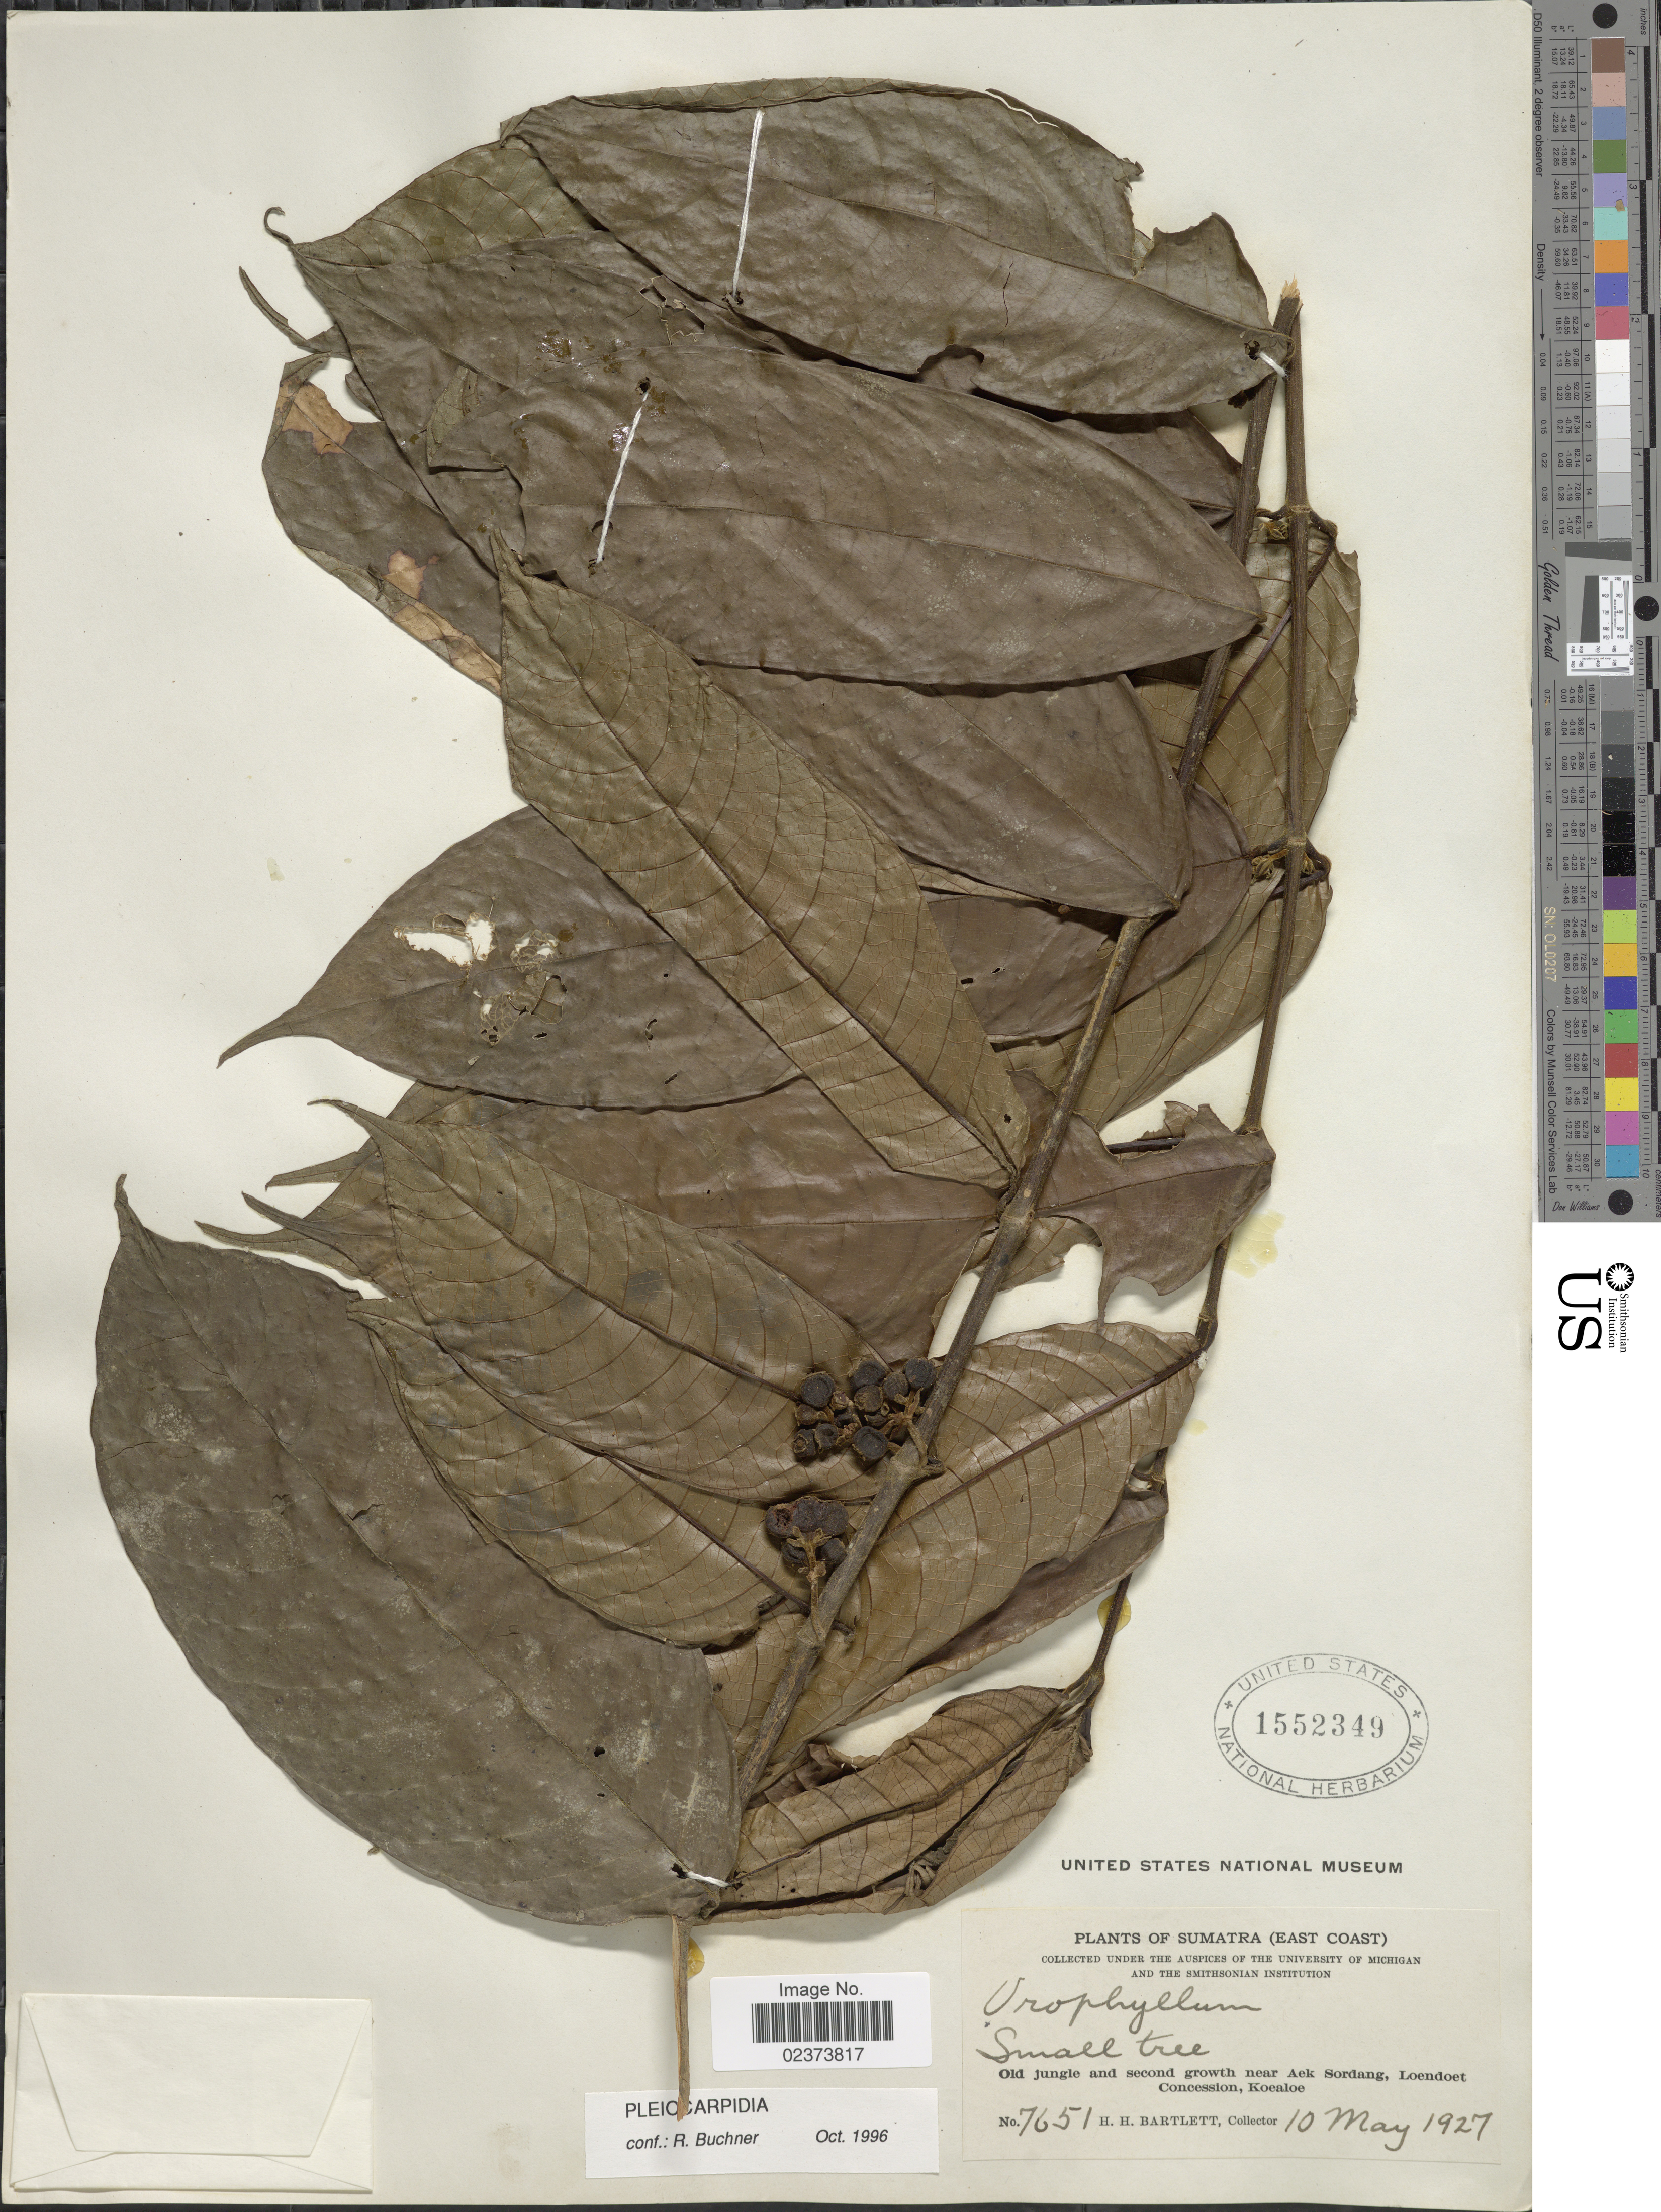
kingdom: Plantae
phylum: Tracheophyta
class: Magnoliopsida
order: Gentianales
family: Rubiaceae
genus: Pleiocarpidia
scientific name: Pleiocarpidia sp.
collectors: H. H. Bartlett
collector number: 7651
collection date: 1927-05-10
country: Indonesia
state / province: Sumatra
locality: Sumatra (East Coast) Old jungle and second growth near Aek Sordang, Loendoet Concession, Koealoe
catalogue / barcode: US 1552349